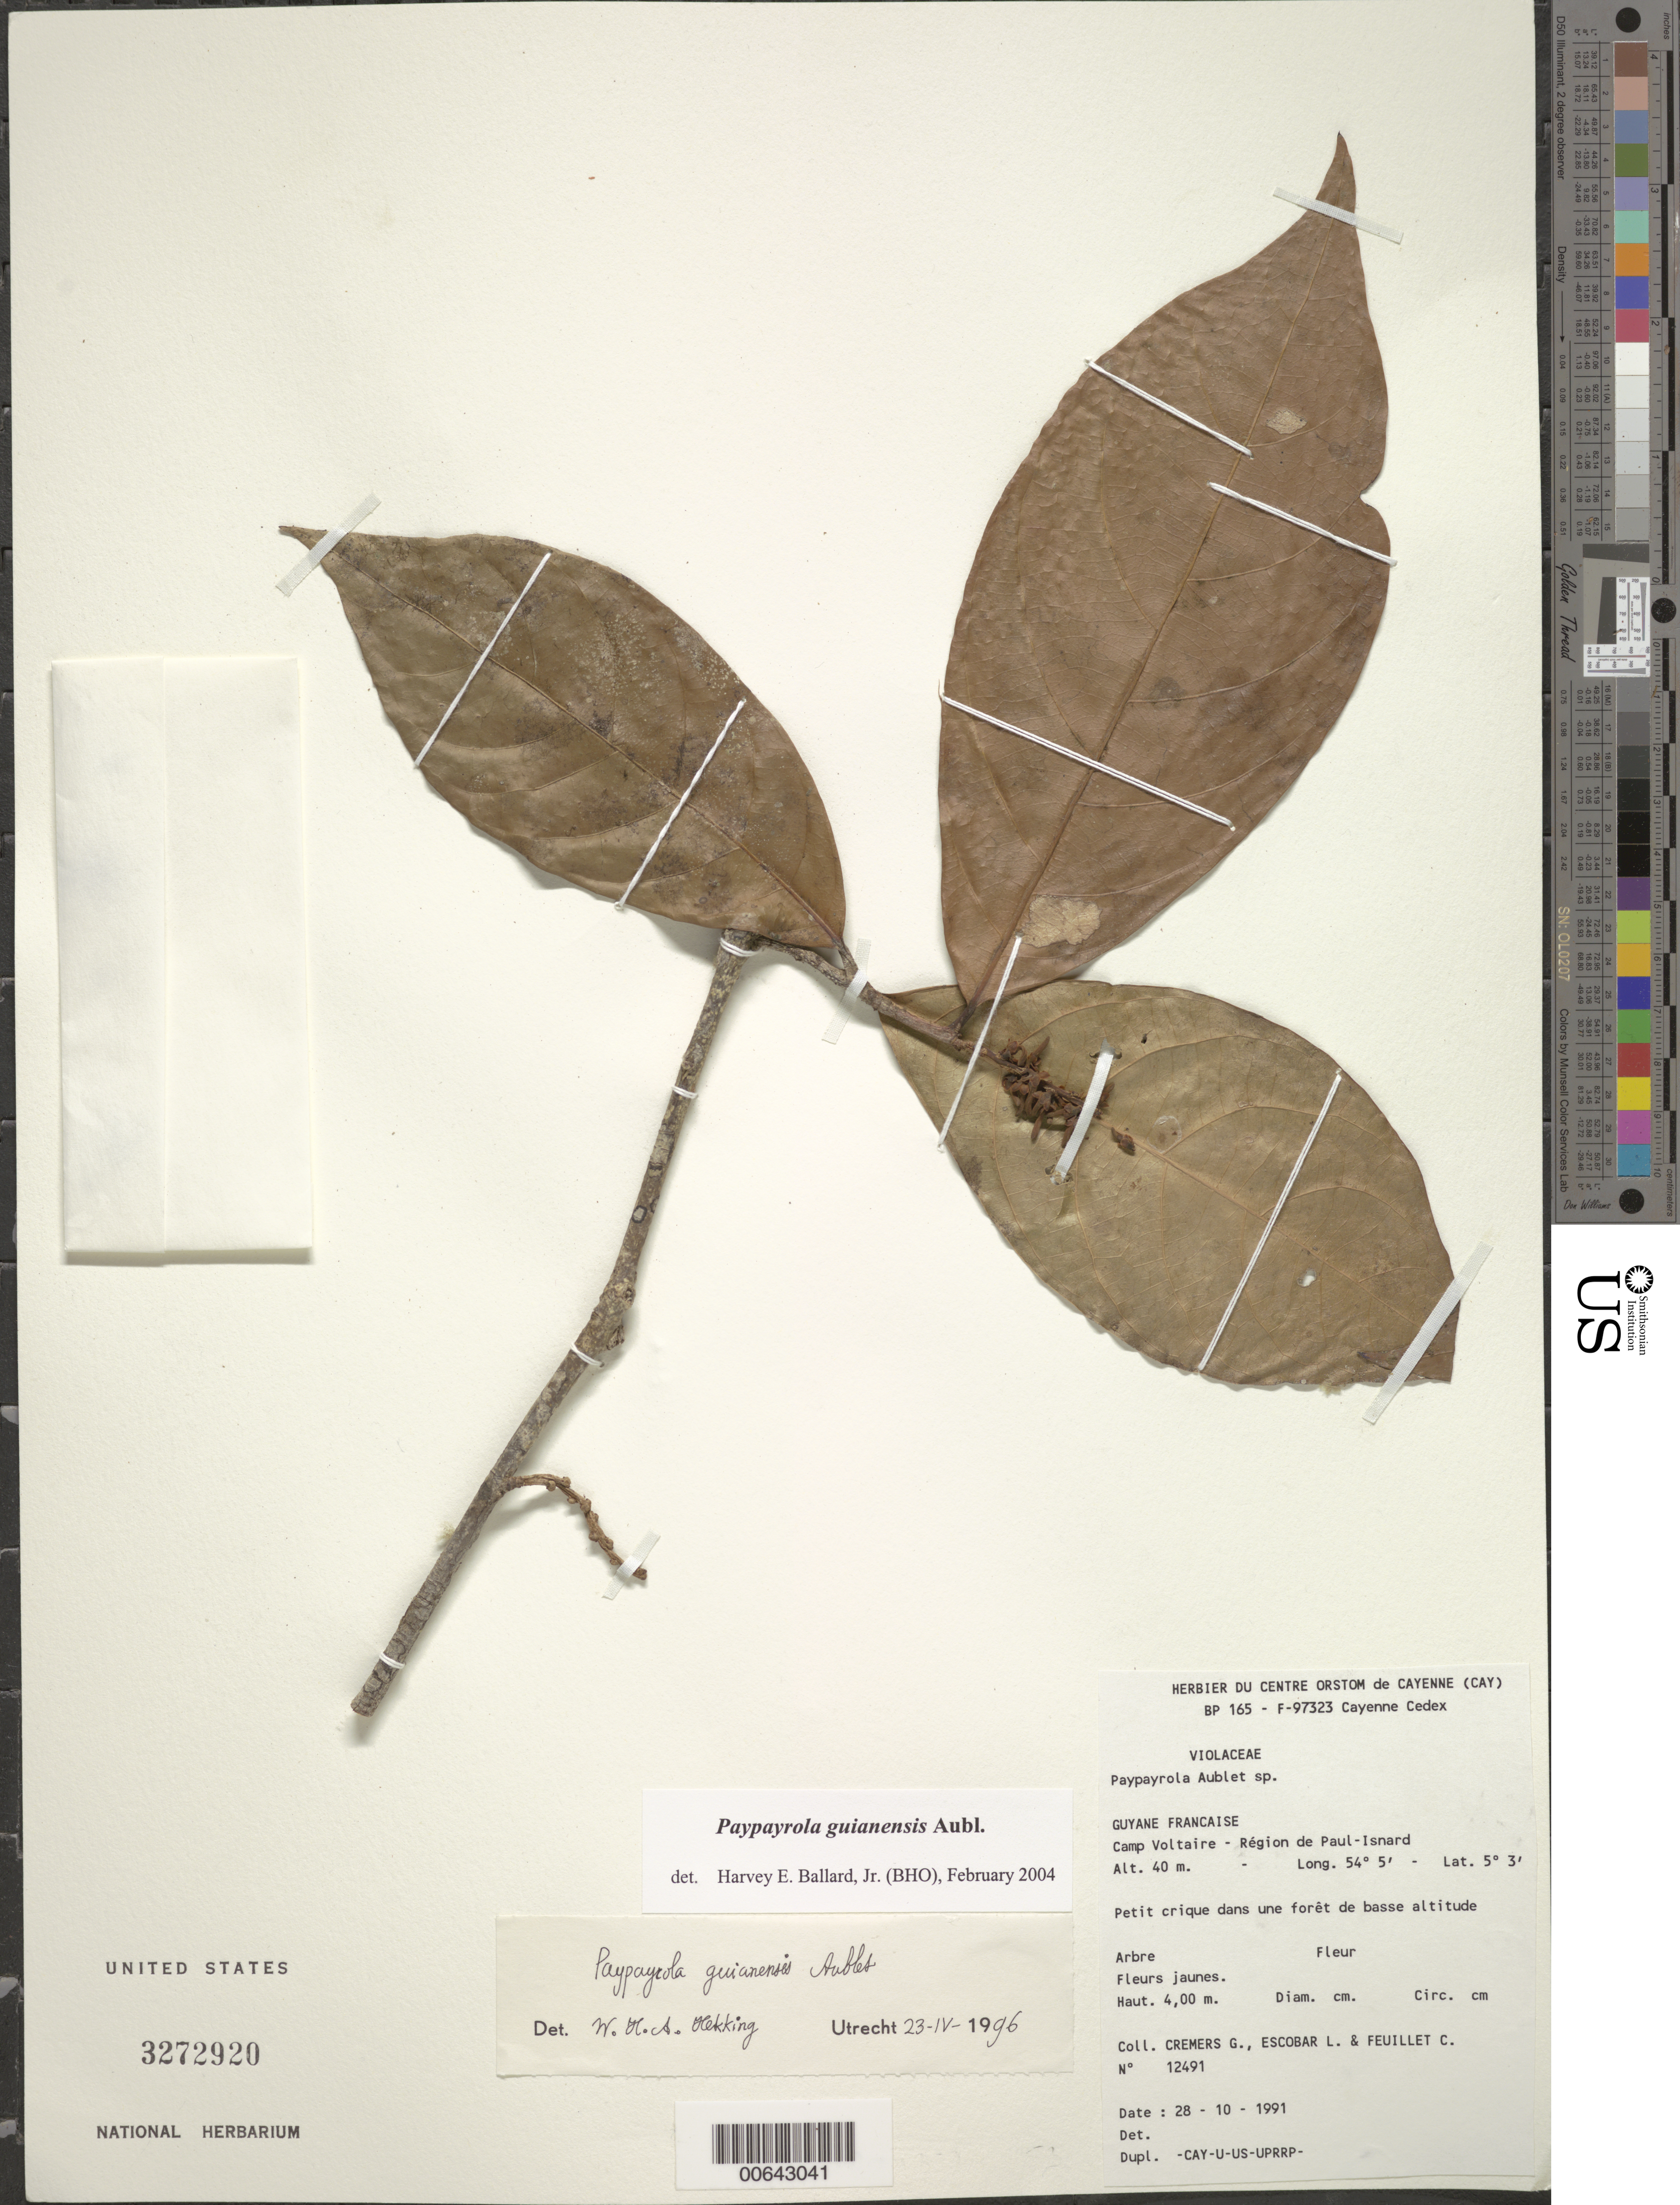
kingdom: Plantae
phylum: Tracheophyta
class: Magnoliopsida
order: Malpighiales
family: Violaceae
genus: Paypayrola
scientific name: Paypayrola guianensis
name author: Aubl.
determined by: Ballard, Harvey E.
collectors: G. Cremers, L. Escobar & C. Feuillet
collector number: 12491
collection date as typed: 28-Oct-91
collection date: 1991-10-28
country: French Guiana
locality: Camp Voltaire, région de Paul-Isnard, Piste d'Apatou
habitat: Petit crique dans une forêt de basse altitude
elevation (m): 40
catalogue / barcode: US 3272920